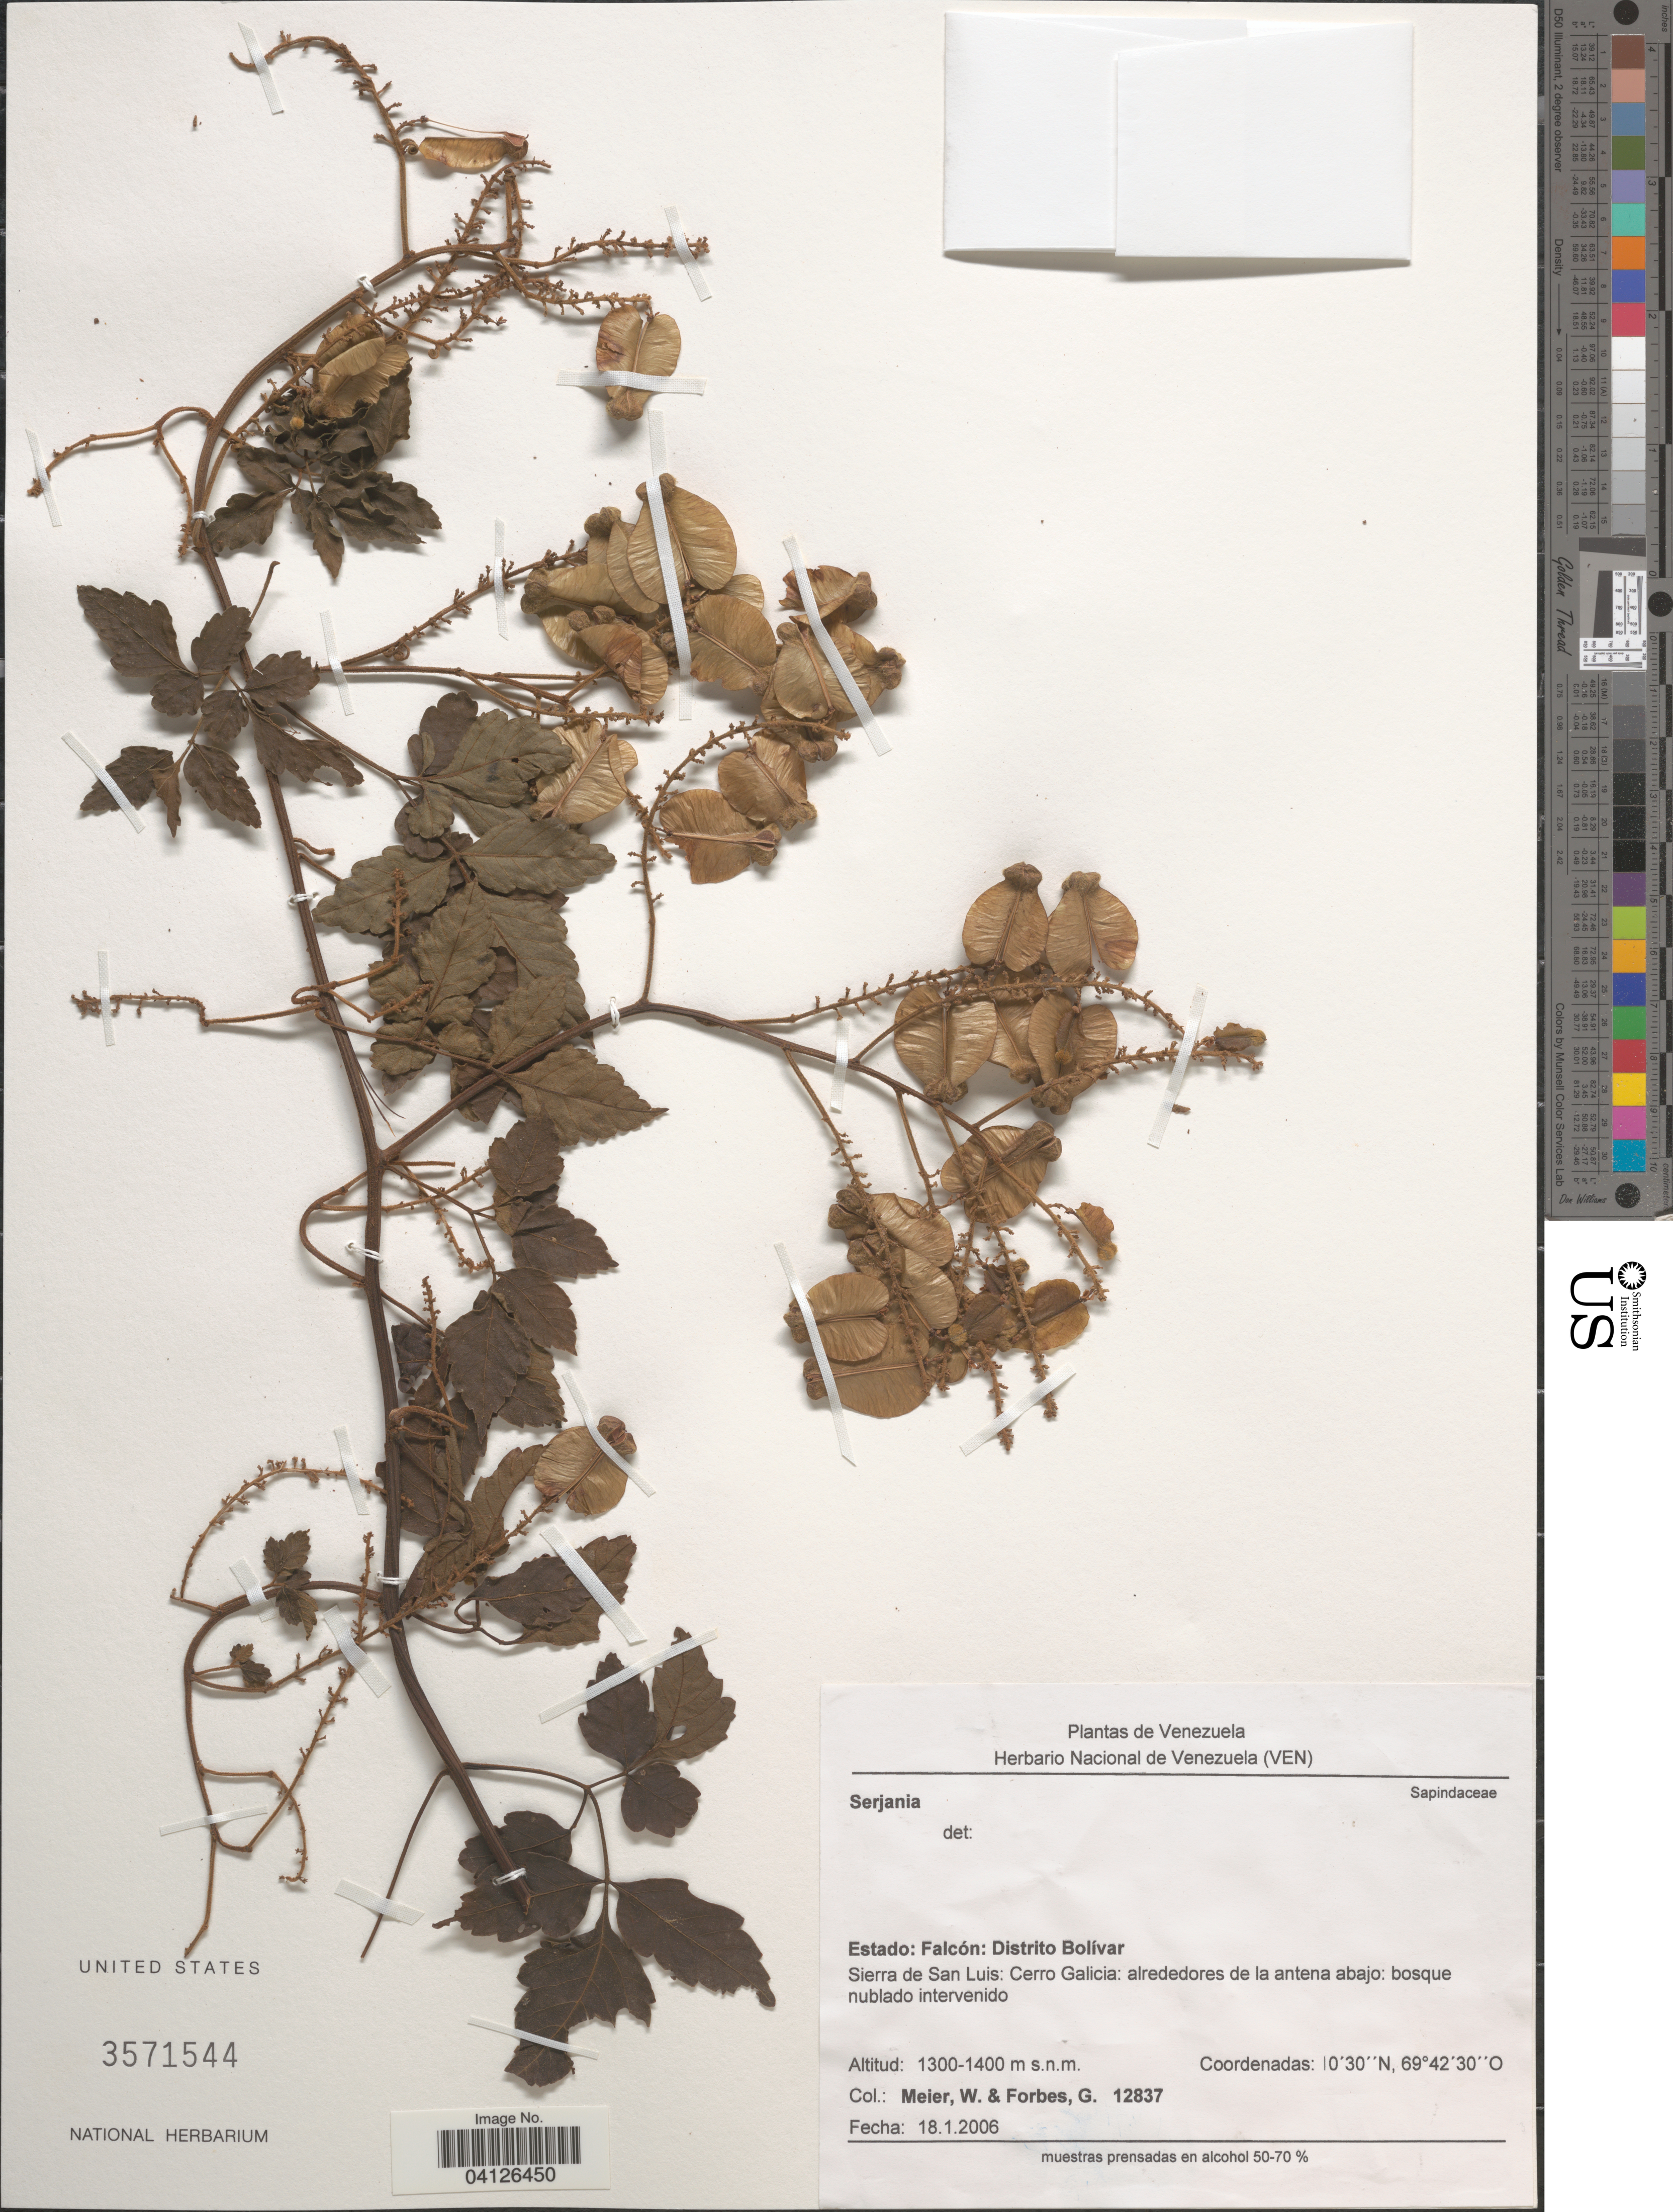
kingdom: Plantae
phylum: Tracheophyta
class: Magnoliopsida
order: Sapindales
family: Sapindaceae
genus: Serjania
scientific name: Serjania rhombea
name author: Radlk.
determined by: Acevedo-Rodriguez, P., (US), Smithsonian Institution - National Museum of Natural History (UNITED STATES)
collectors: W. Meier & G. Forbes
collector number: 12837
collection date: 2006-01-18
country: Venezuela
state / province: Falcon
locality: Distrito Bolívar. Sierra de San Luis: Cerro Galicia: alrededores de la antena abajo: bosque nublado intervenido.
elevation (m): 1300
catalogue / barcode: US 3571544